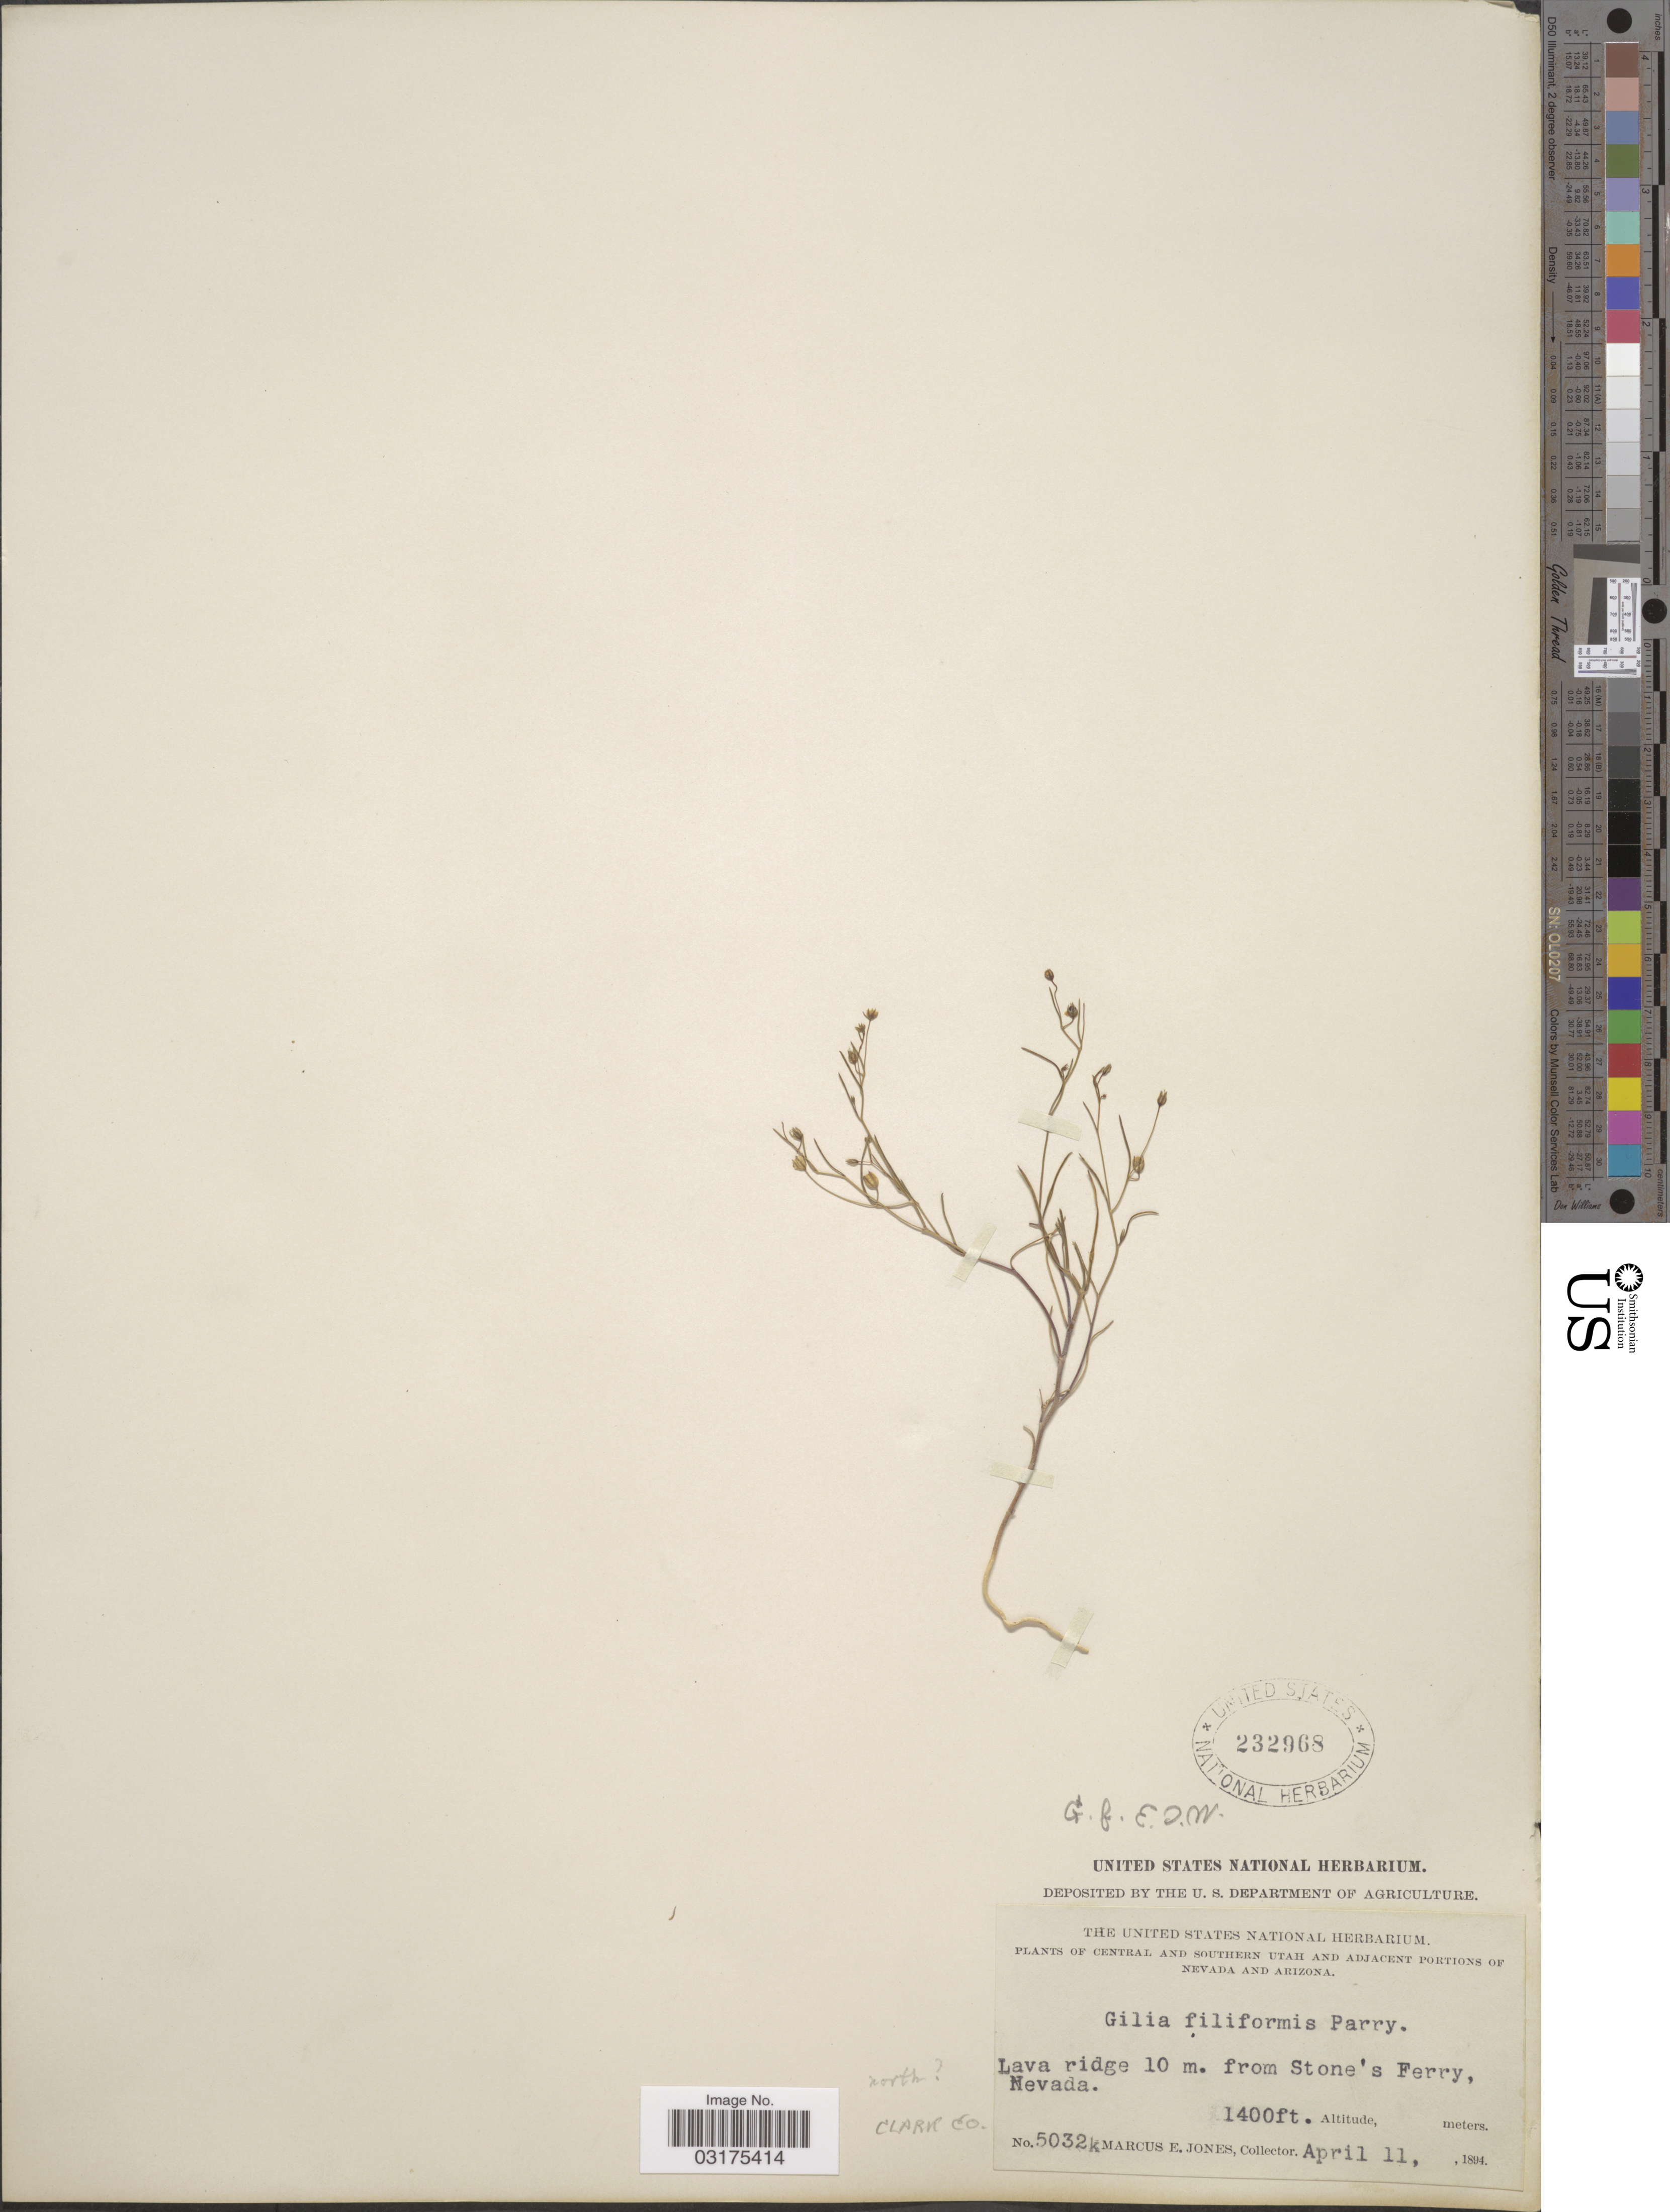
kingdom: Plantae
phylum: Tracheophyta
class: Magnoliopsida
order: Ericales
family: Polemoniaceae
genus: Linanthus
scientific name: Linanthus filiformis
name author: (Parry ex A. Gray) J.M. Porter & L.A. Johnson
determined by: Strong, Mark T., (BOT), Smithsonian Institution - National Museum of Natural History (UNITED STATES)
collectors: M. E. Jones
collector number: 5032k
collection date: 1894-04-11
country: United States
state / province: Nevada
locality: Lav ridge 10 m. from Stone's Ferry, Nevada, Clark Co.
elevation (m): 427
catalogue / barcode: US 232968